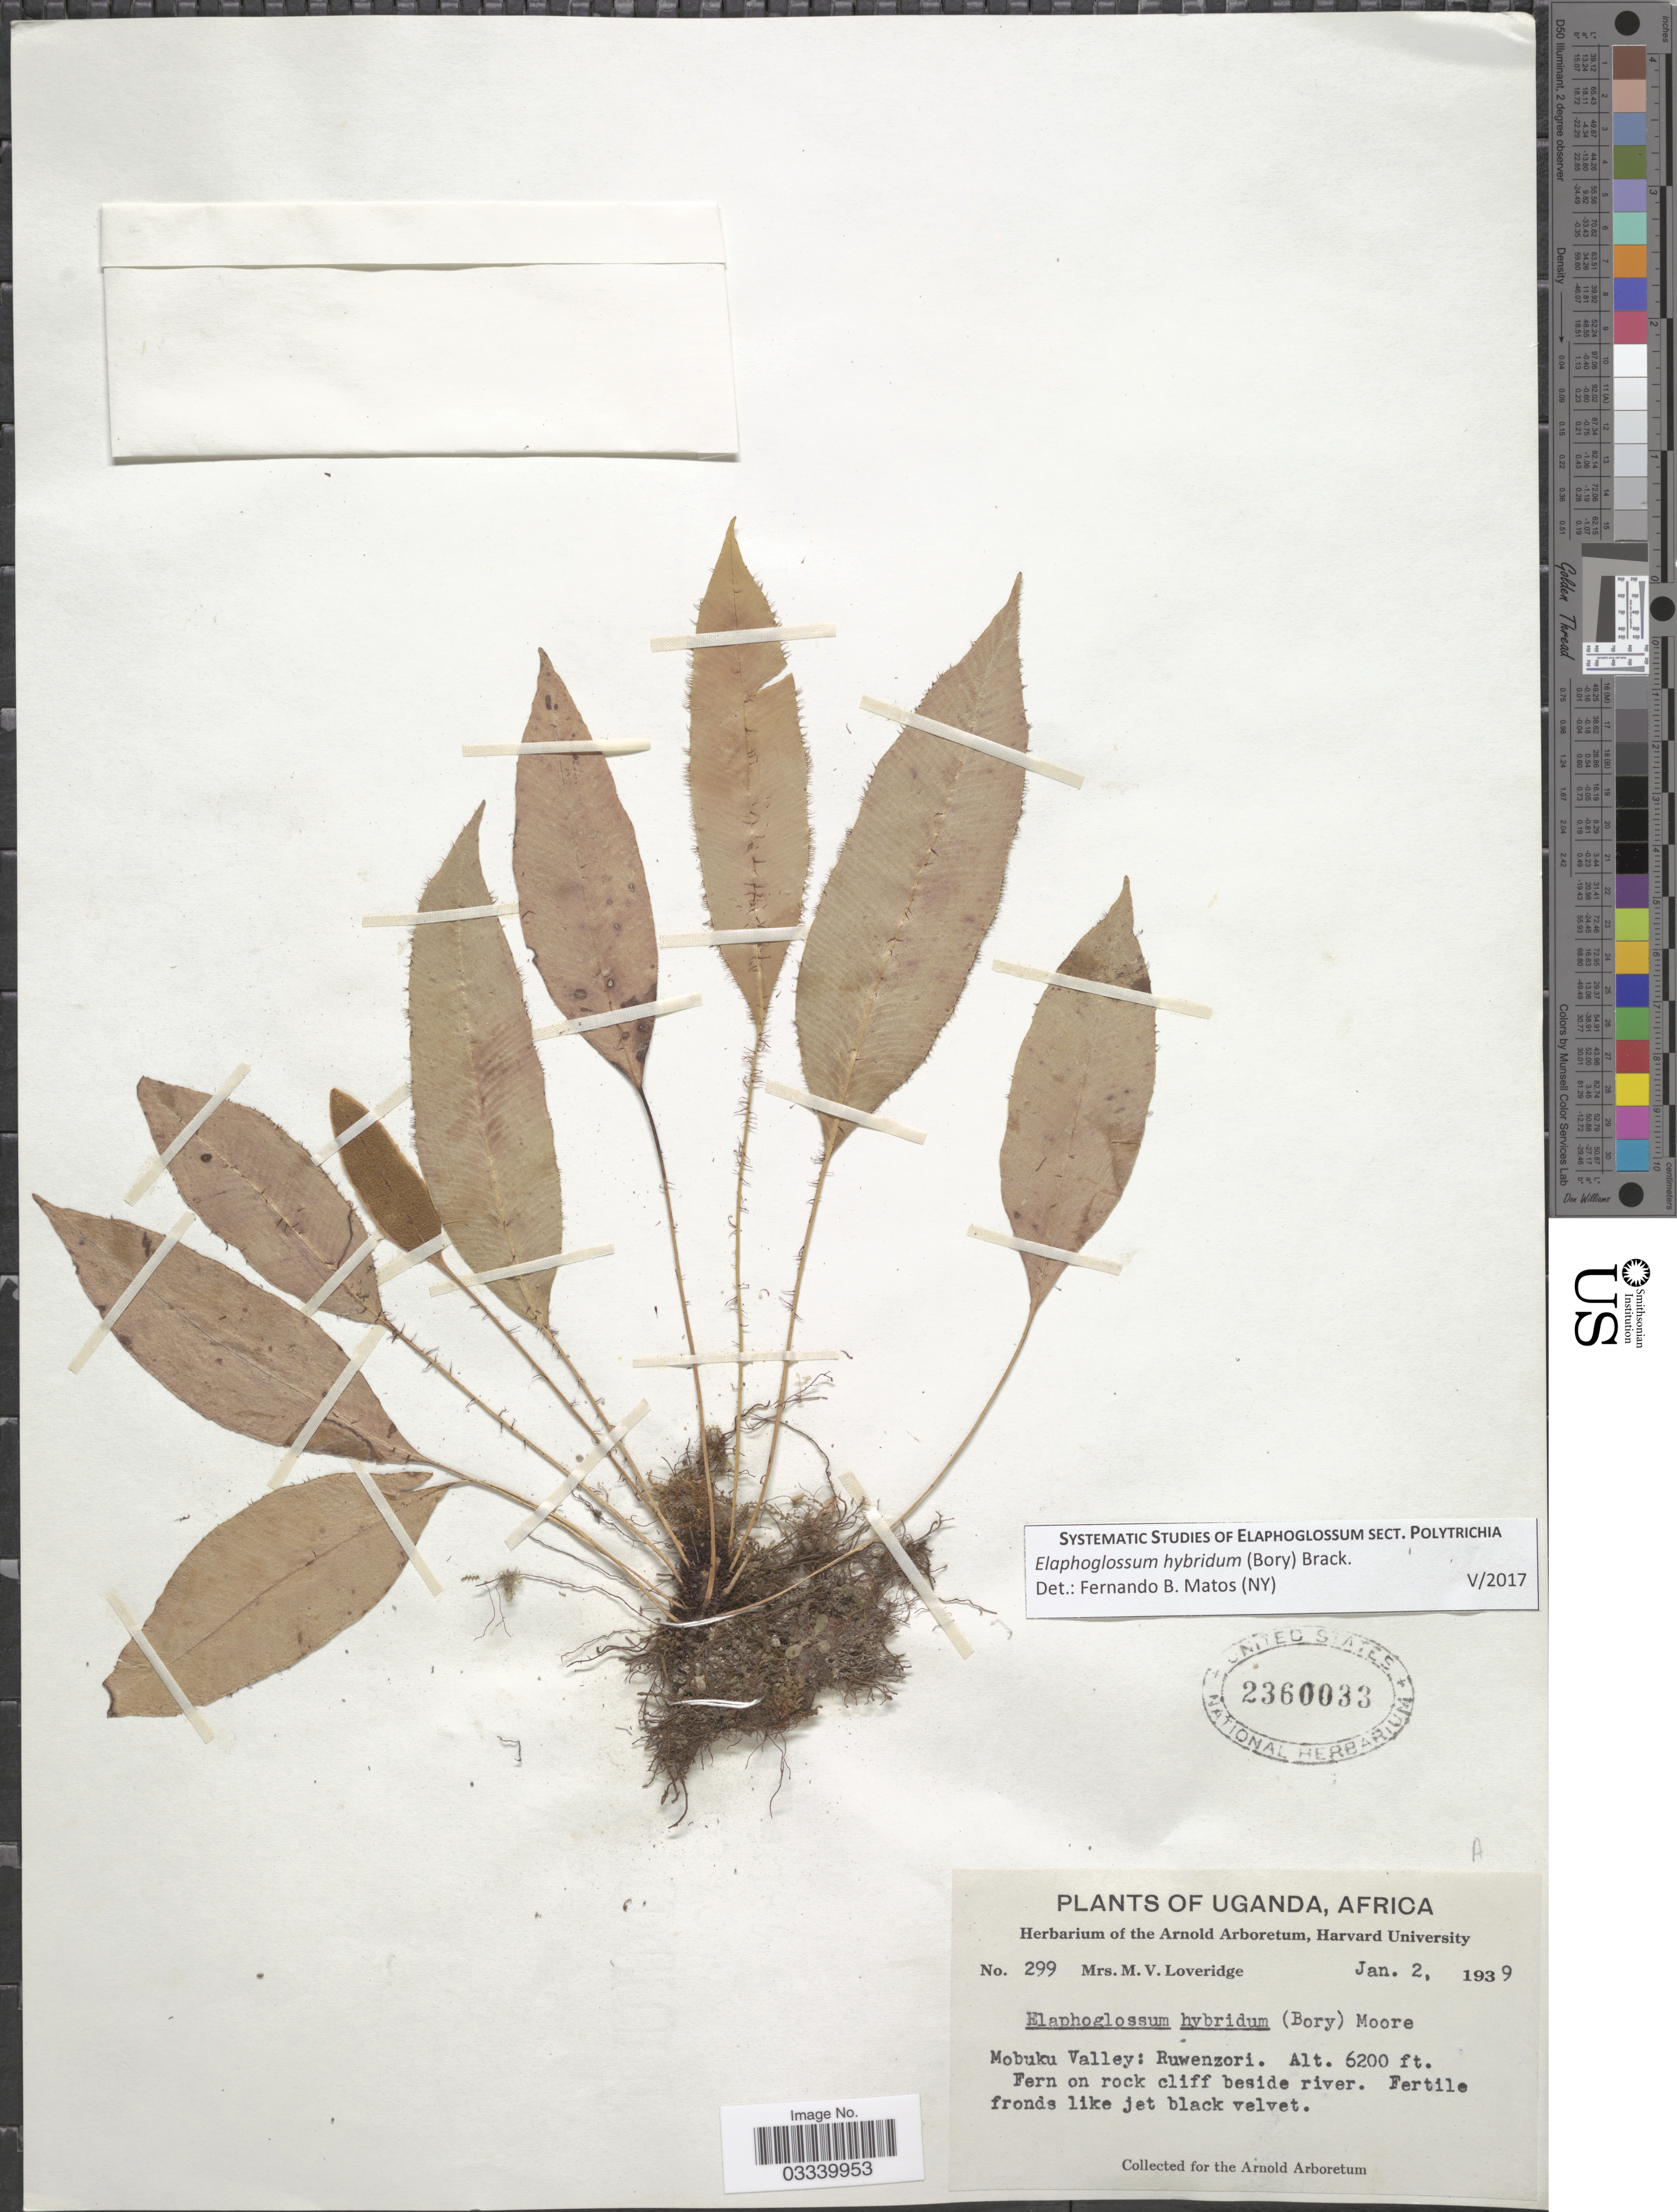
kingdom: Plantae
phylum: Tracheophyta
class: Polypodiopsida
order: Polypodiales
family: Dryopteridaceae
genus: Elaphoglossum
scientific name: Elaphoglossum hybridum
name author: (Bory) T. Moore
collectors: M. Loveridge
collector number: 299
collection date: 1939-01-02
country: Uganda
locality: Mobuku Valley: Ruwenzori. Fern on rock cliff beside river.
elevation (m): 1890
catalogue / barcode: US 2360033